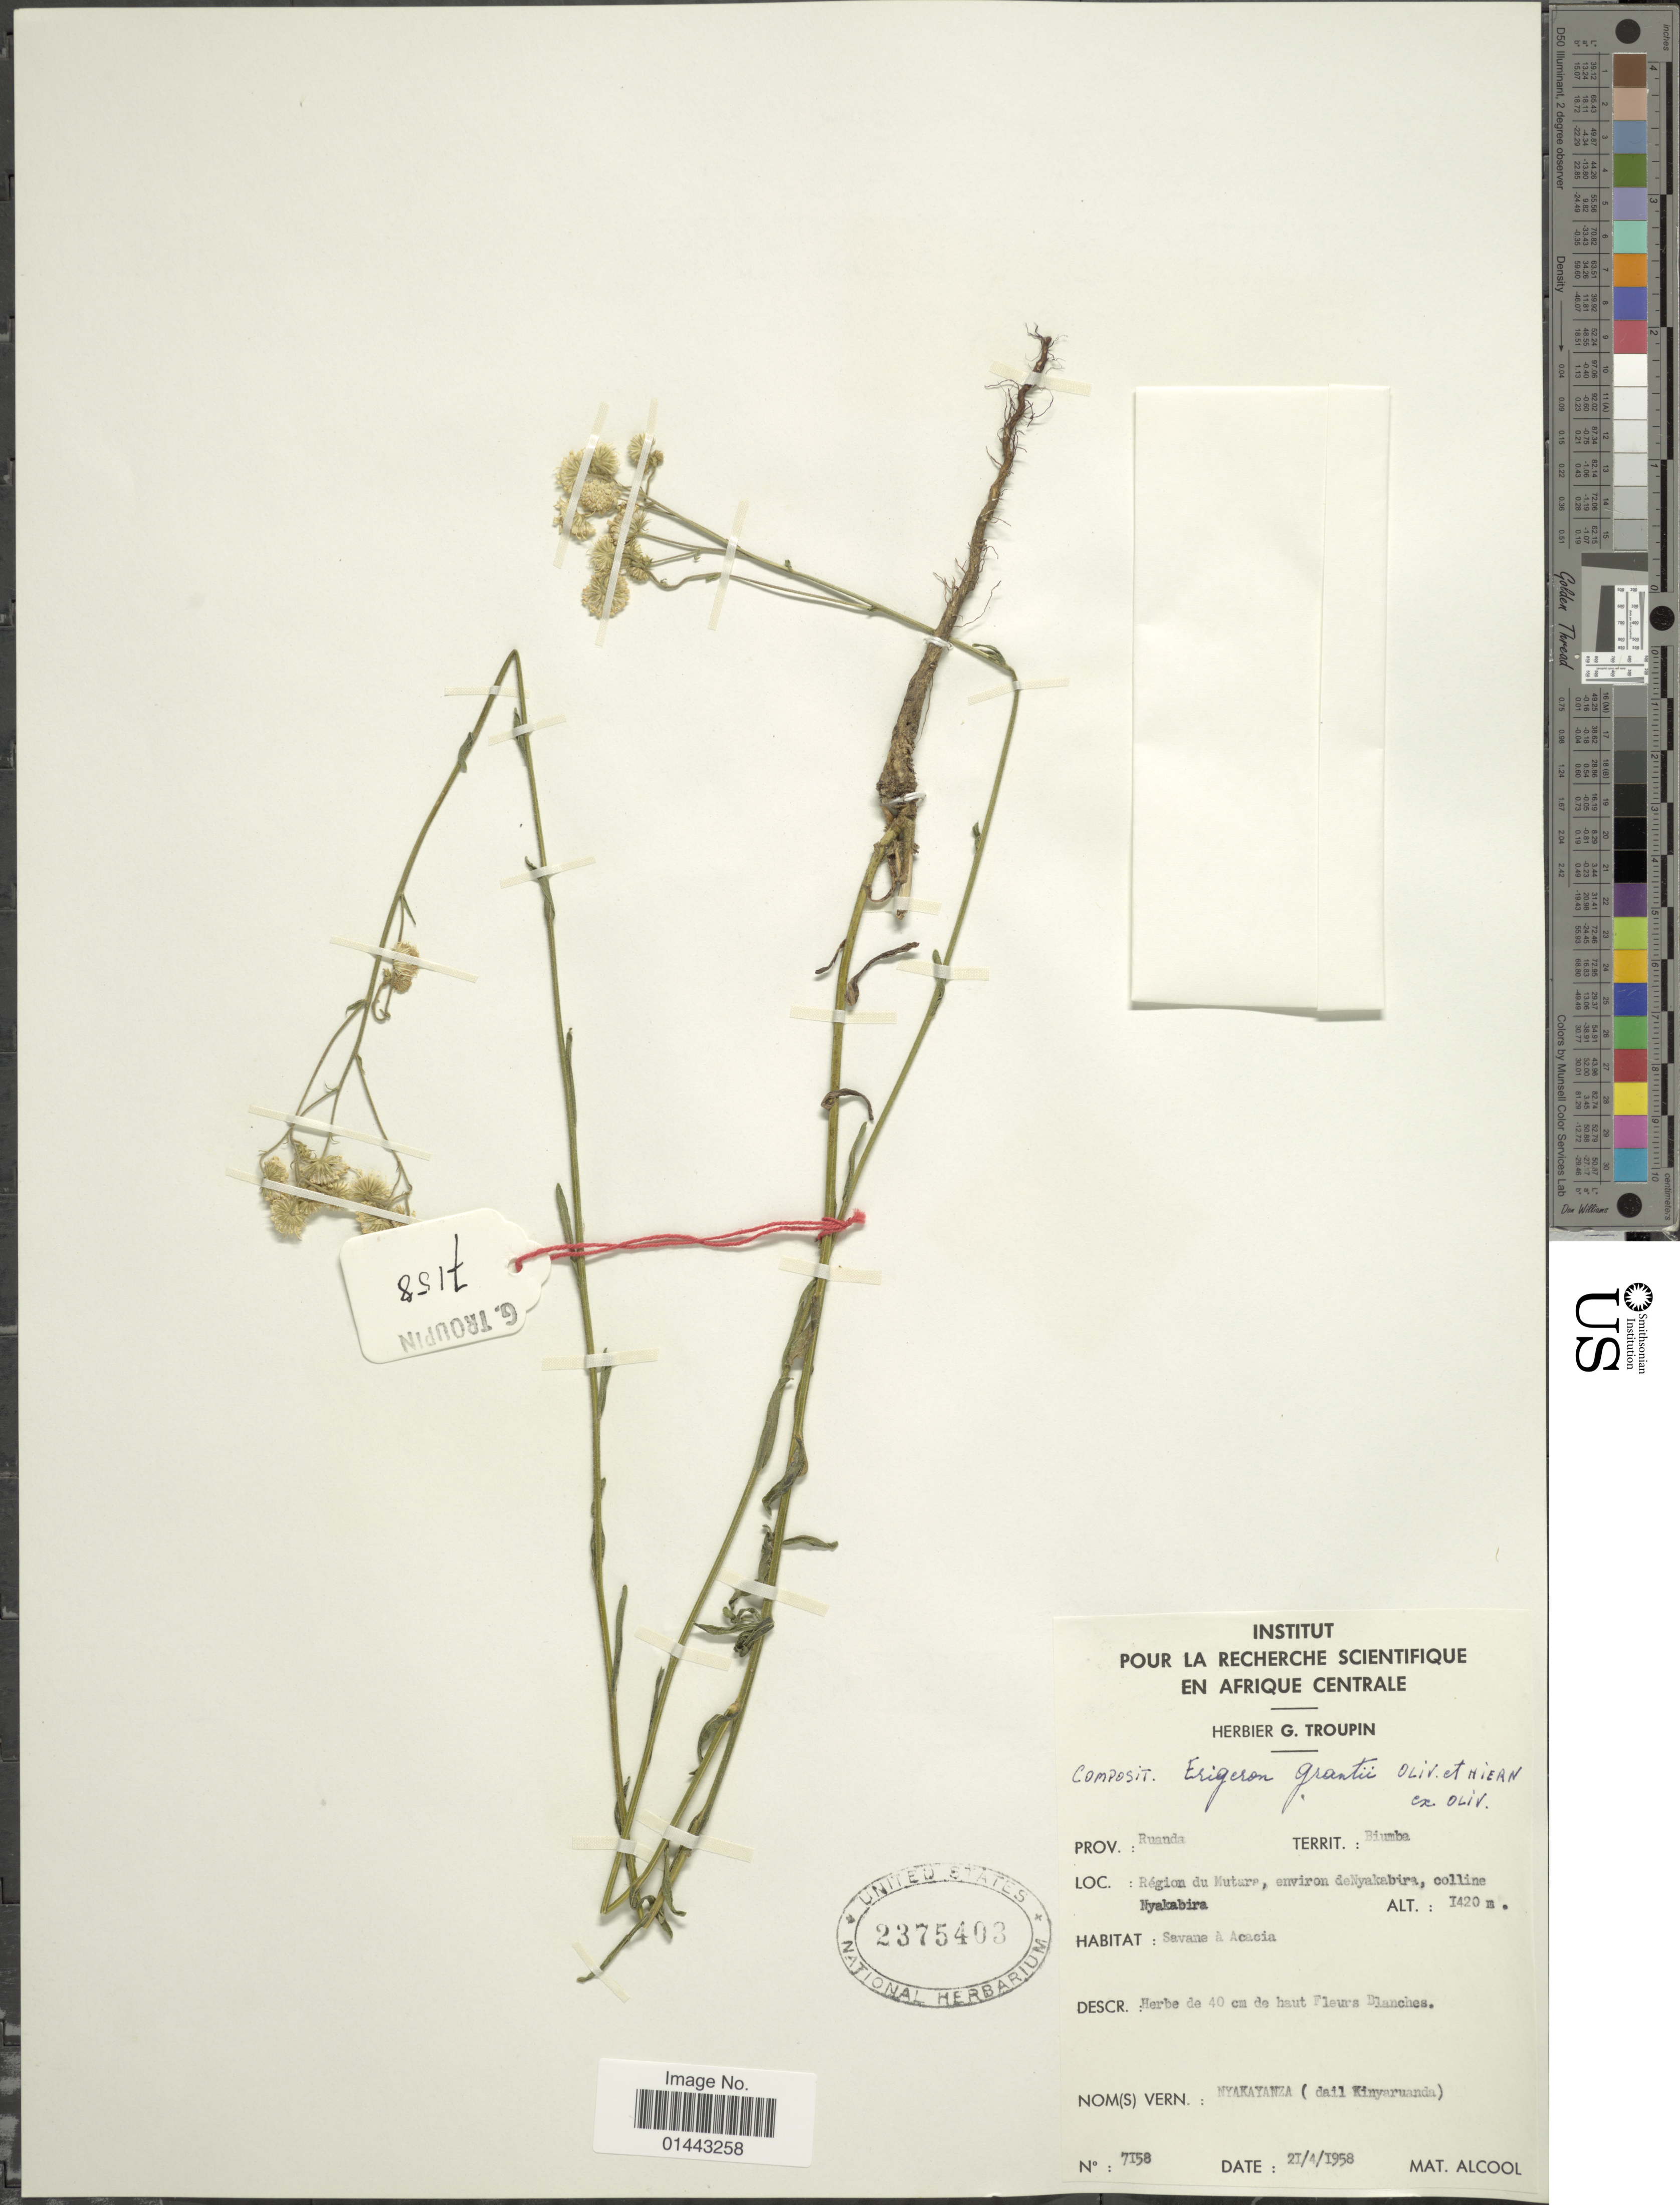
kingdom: Plantae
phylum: Tracheophyta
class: Magnoliopsida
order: Asterales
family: Asteraceae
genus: Erigeron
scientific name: Erigeron grantii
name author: Oliv. & Hiern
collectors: ex herb. G. Troupin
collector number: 7158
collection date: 1958-04-21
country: Rwanda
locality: Prov. Ruanda, Terr. Biumba, Region du Mutura, environ de Nyakabira, colline Nyakabira.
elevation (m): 1420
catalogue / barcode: US 2375403